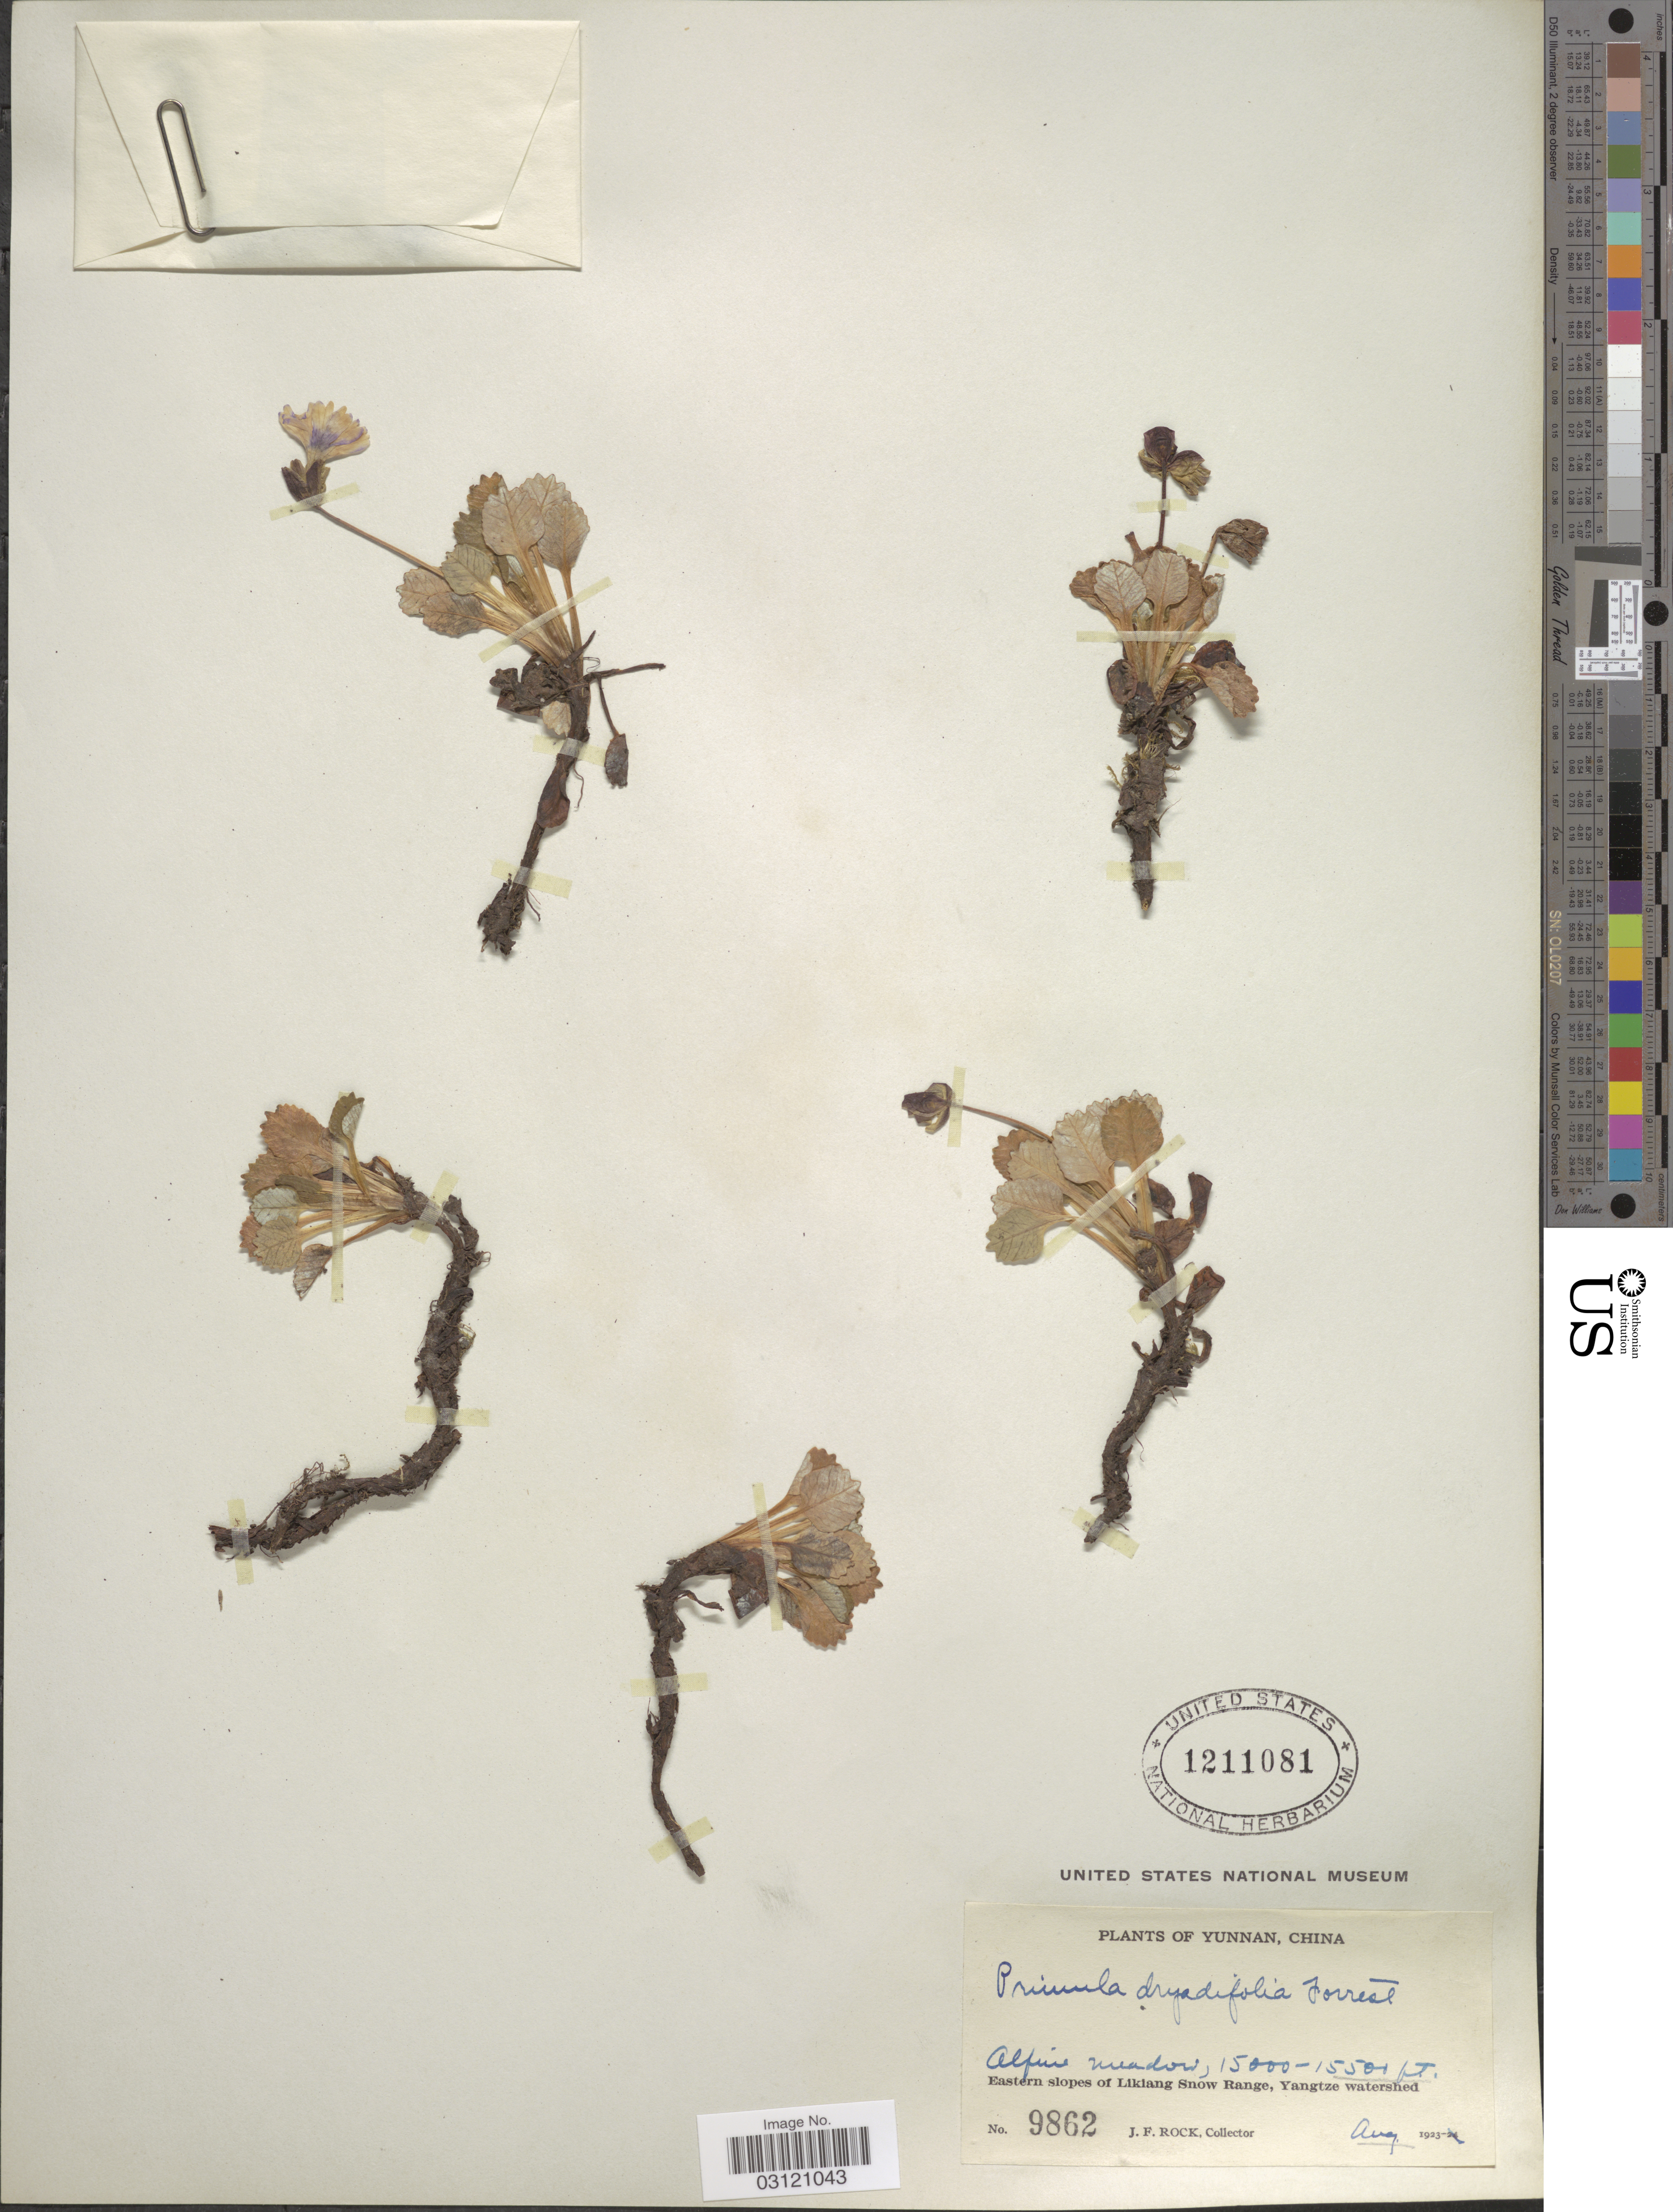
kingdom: Plantae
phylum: Tracheophyta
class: Magnoliopsida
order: Ericales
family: Primulaceae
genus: Primula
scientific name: Primula dryadifolia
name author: Franch.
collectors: J. Rock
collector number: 9862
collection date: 1923-08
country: China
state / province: Yunnan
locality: Eastern slopes of Likiang Snow Range, Yangtze watershed.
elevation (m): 4572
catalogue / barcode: US 1211081